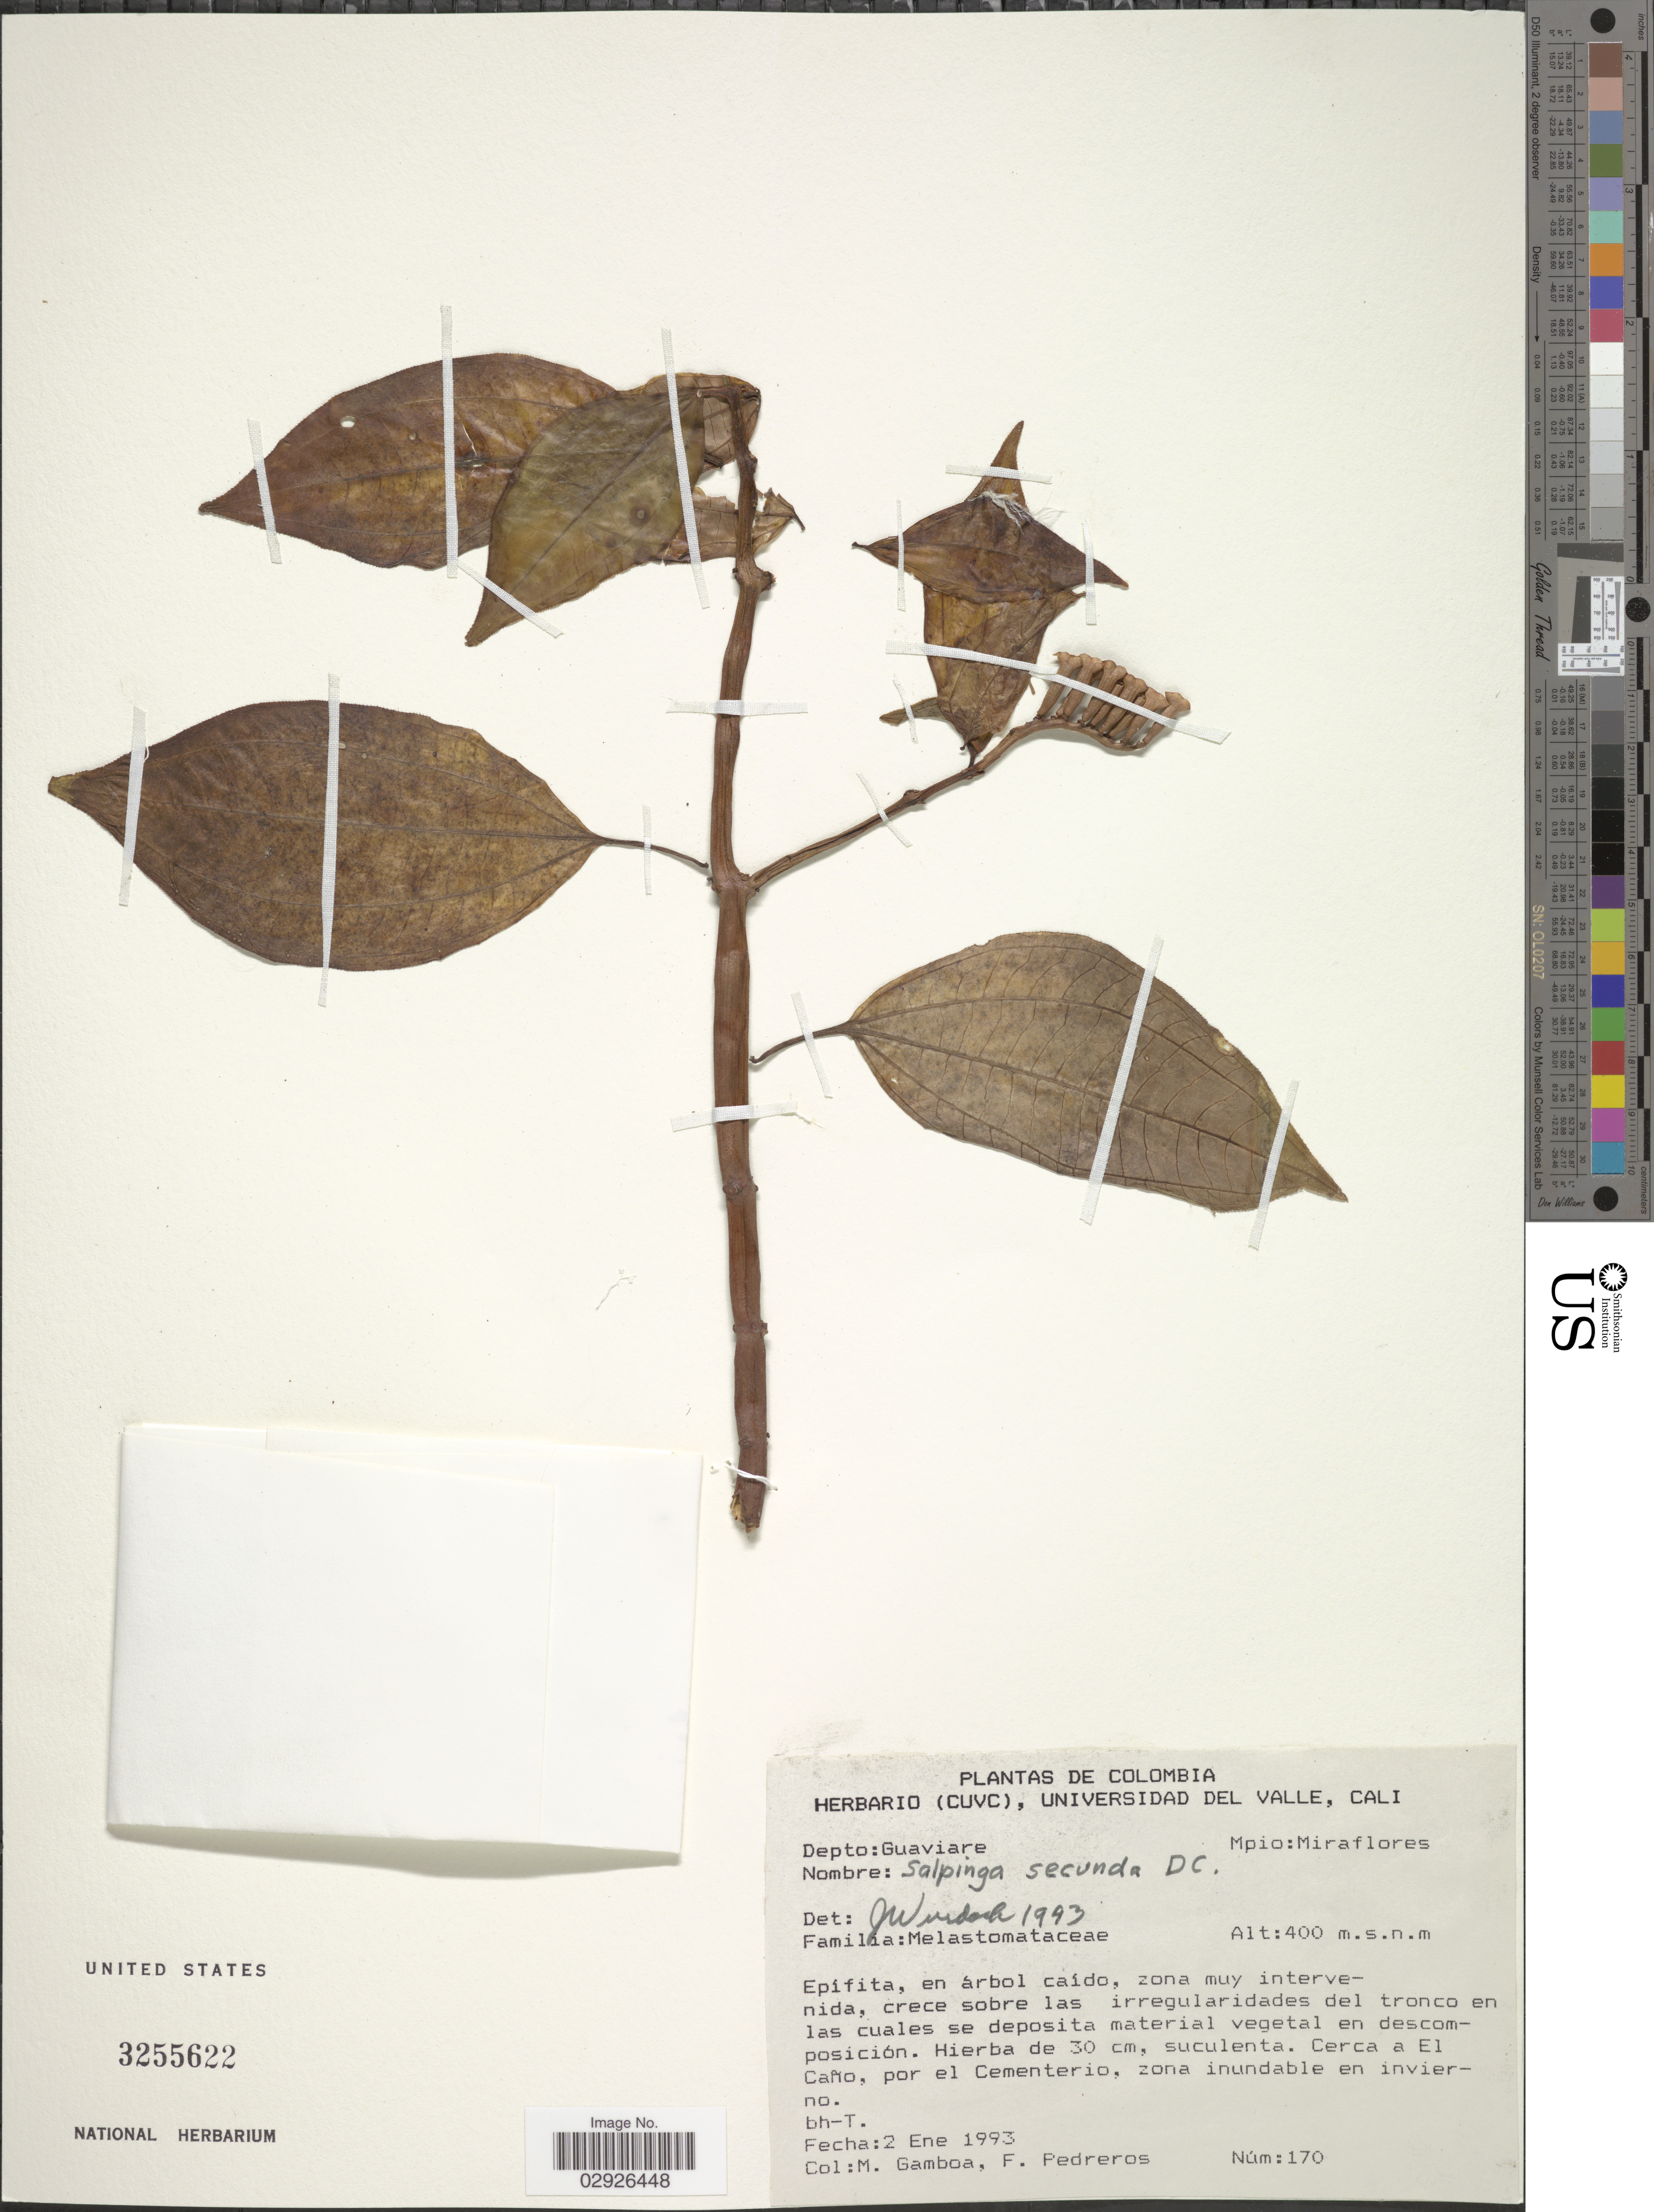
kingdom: Plantae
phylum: Tracheophyta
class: Magnoliopsida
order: Myrtales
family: Melastomataceae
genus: Salpinga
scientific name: Salpinga secunda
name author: Schrank & Mart. ex DC.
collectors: M. Gamboa & F. Pedreros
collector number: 170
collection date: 1993-01-02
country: Colombia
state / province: Guaviare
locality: Depto: Guaviare, Mpio. Miraflores. Epifita. Cerca a el Caño, por el Cementerio.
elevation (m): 400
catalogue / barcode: US 3255622